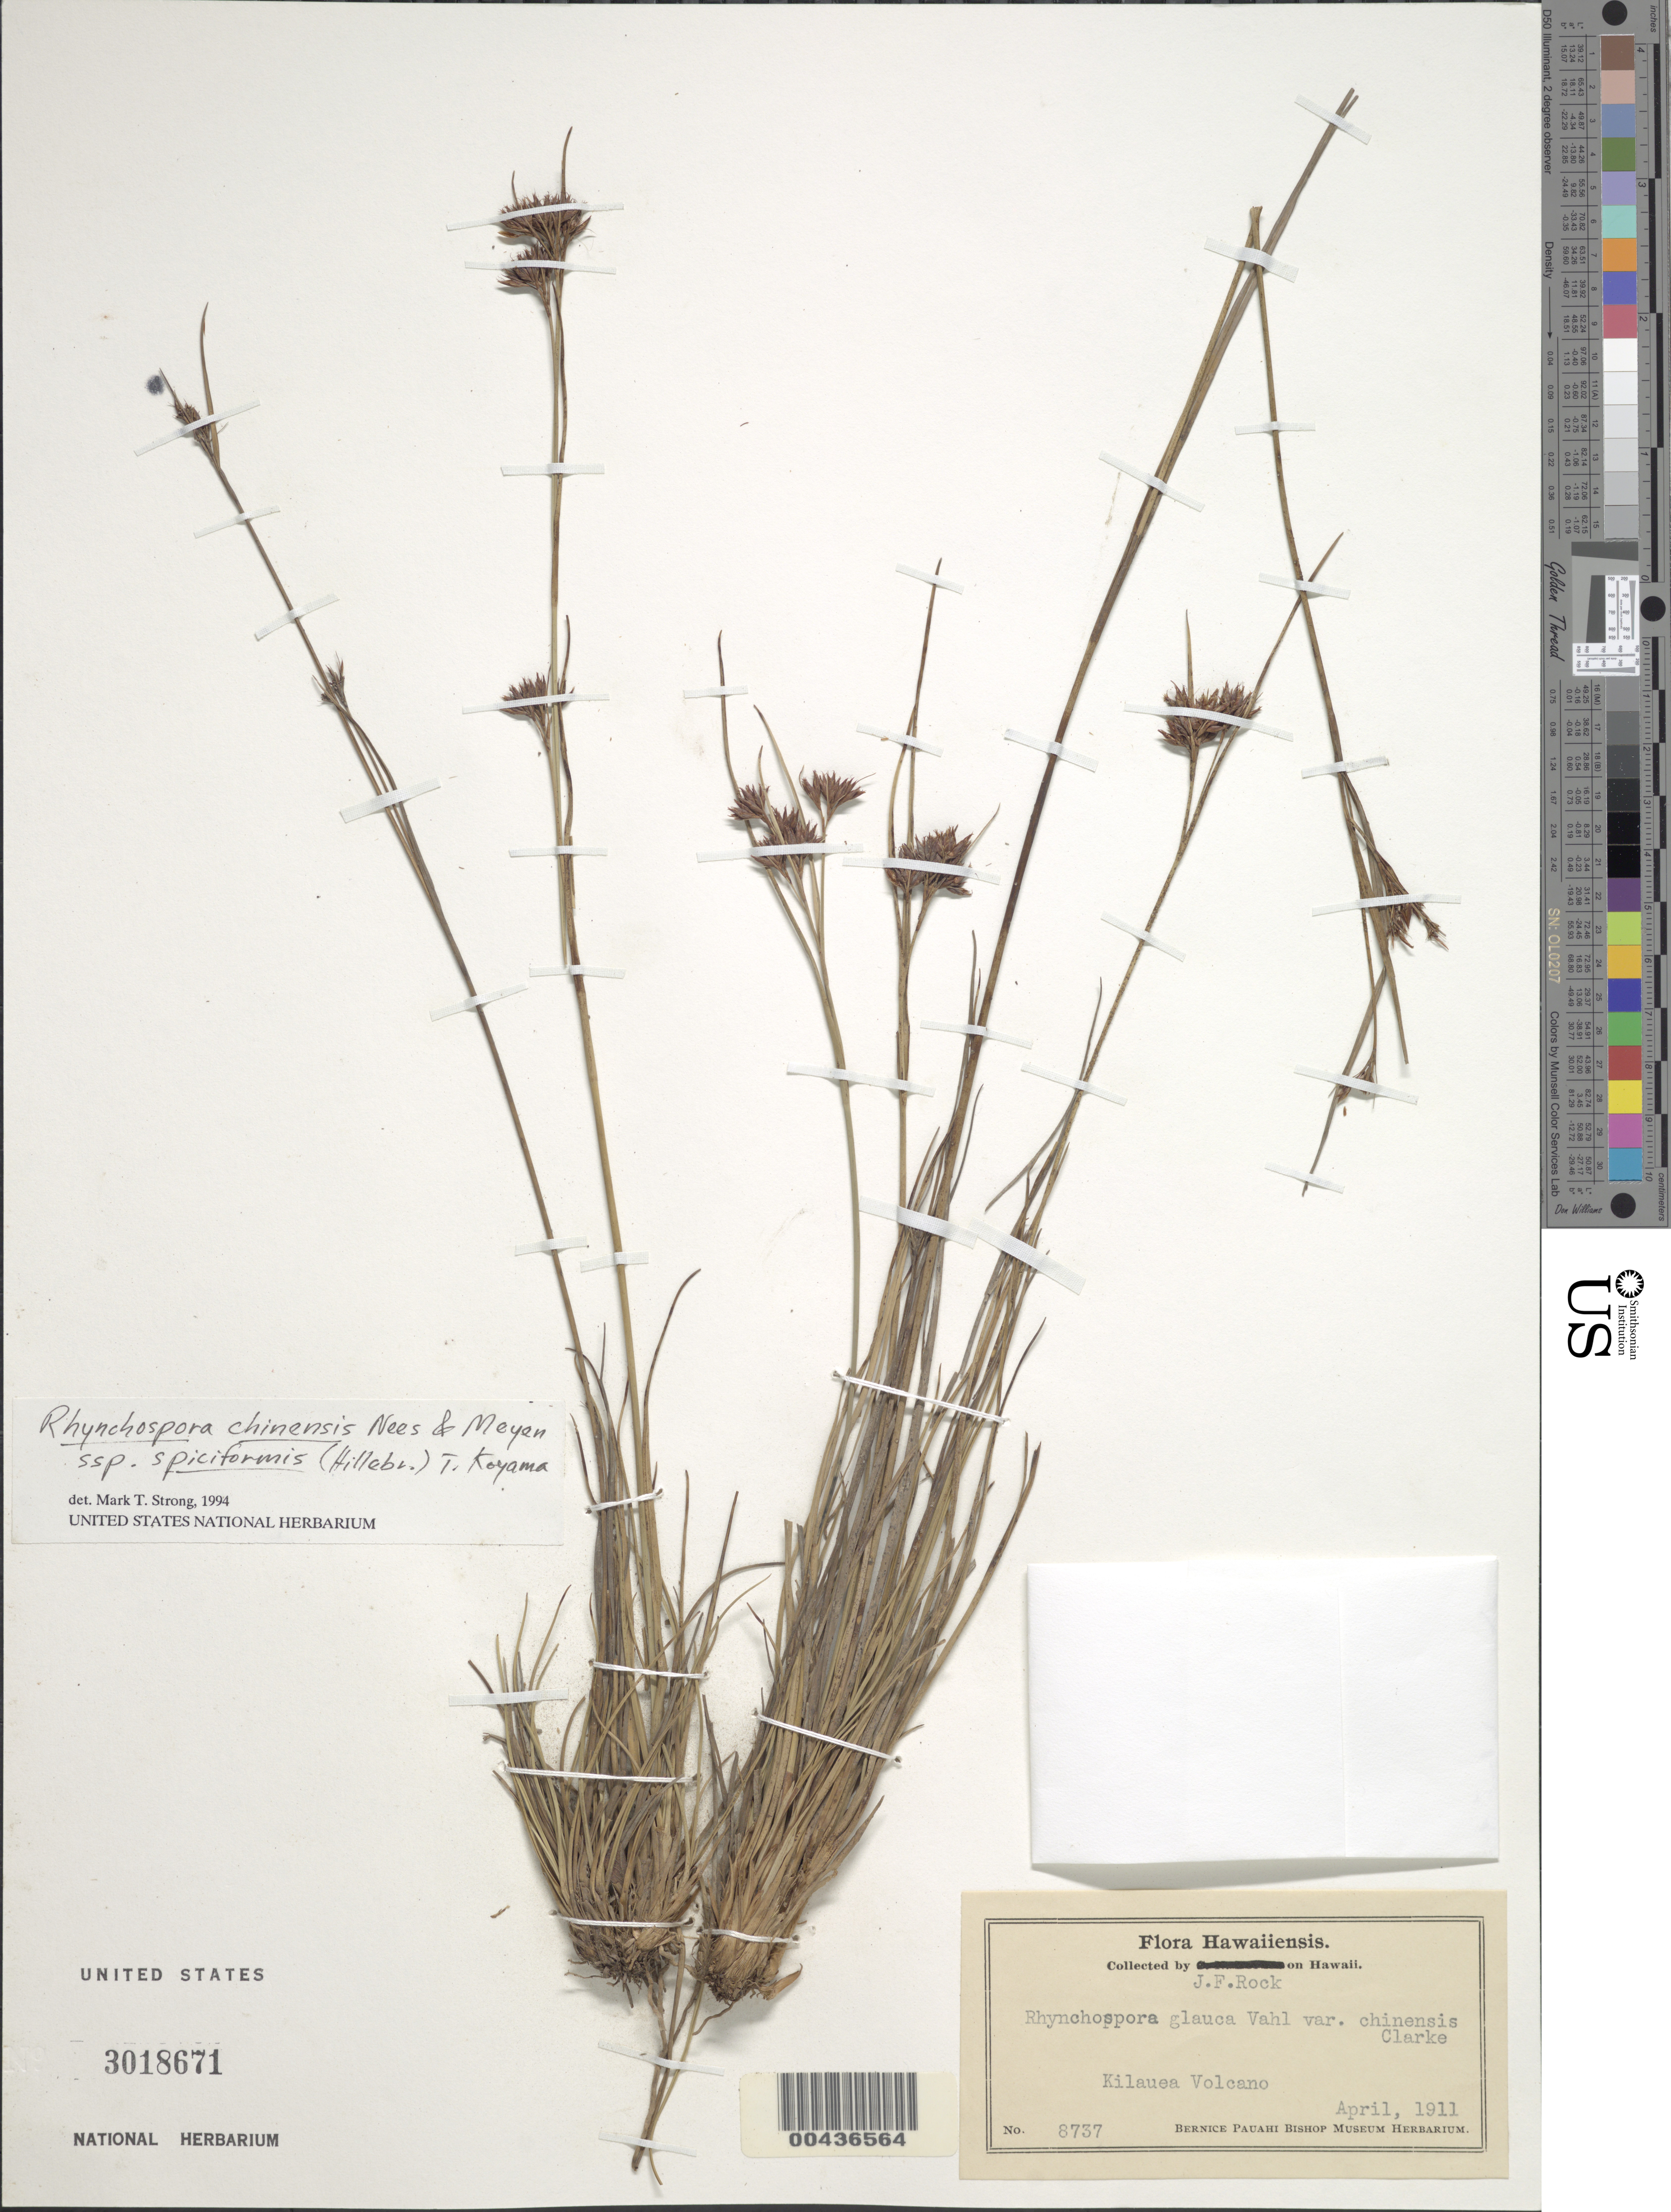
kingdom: Plantae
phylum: Tracheophyta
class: Liliopsida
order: Poales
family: Cyperaceae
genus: Rhynchospora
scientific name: Rhynchospora rugosa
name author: (Vahl) Gale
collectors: J. F. Rock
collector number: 8737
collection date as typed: Apr 1911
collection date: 1911-04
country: United States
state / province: Hawaii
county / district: Hawaii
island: Hawaii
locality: Kilauea Volcano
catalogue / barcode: US 3018671